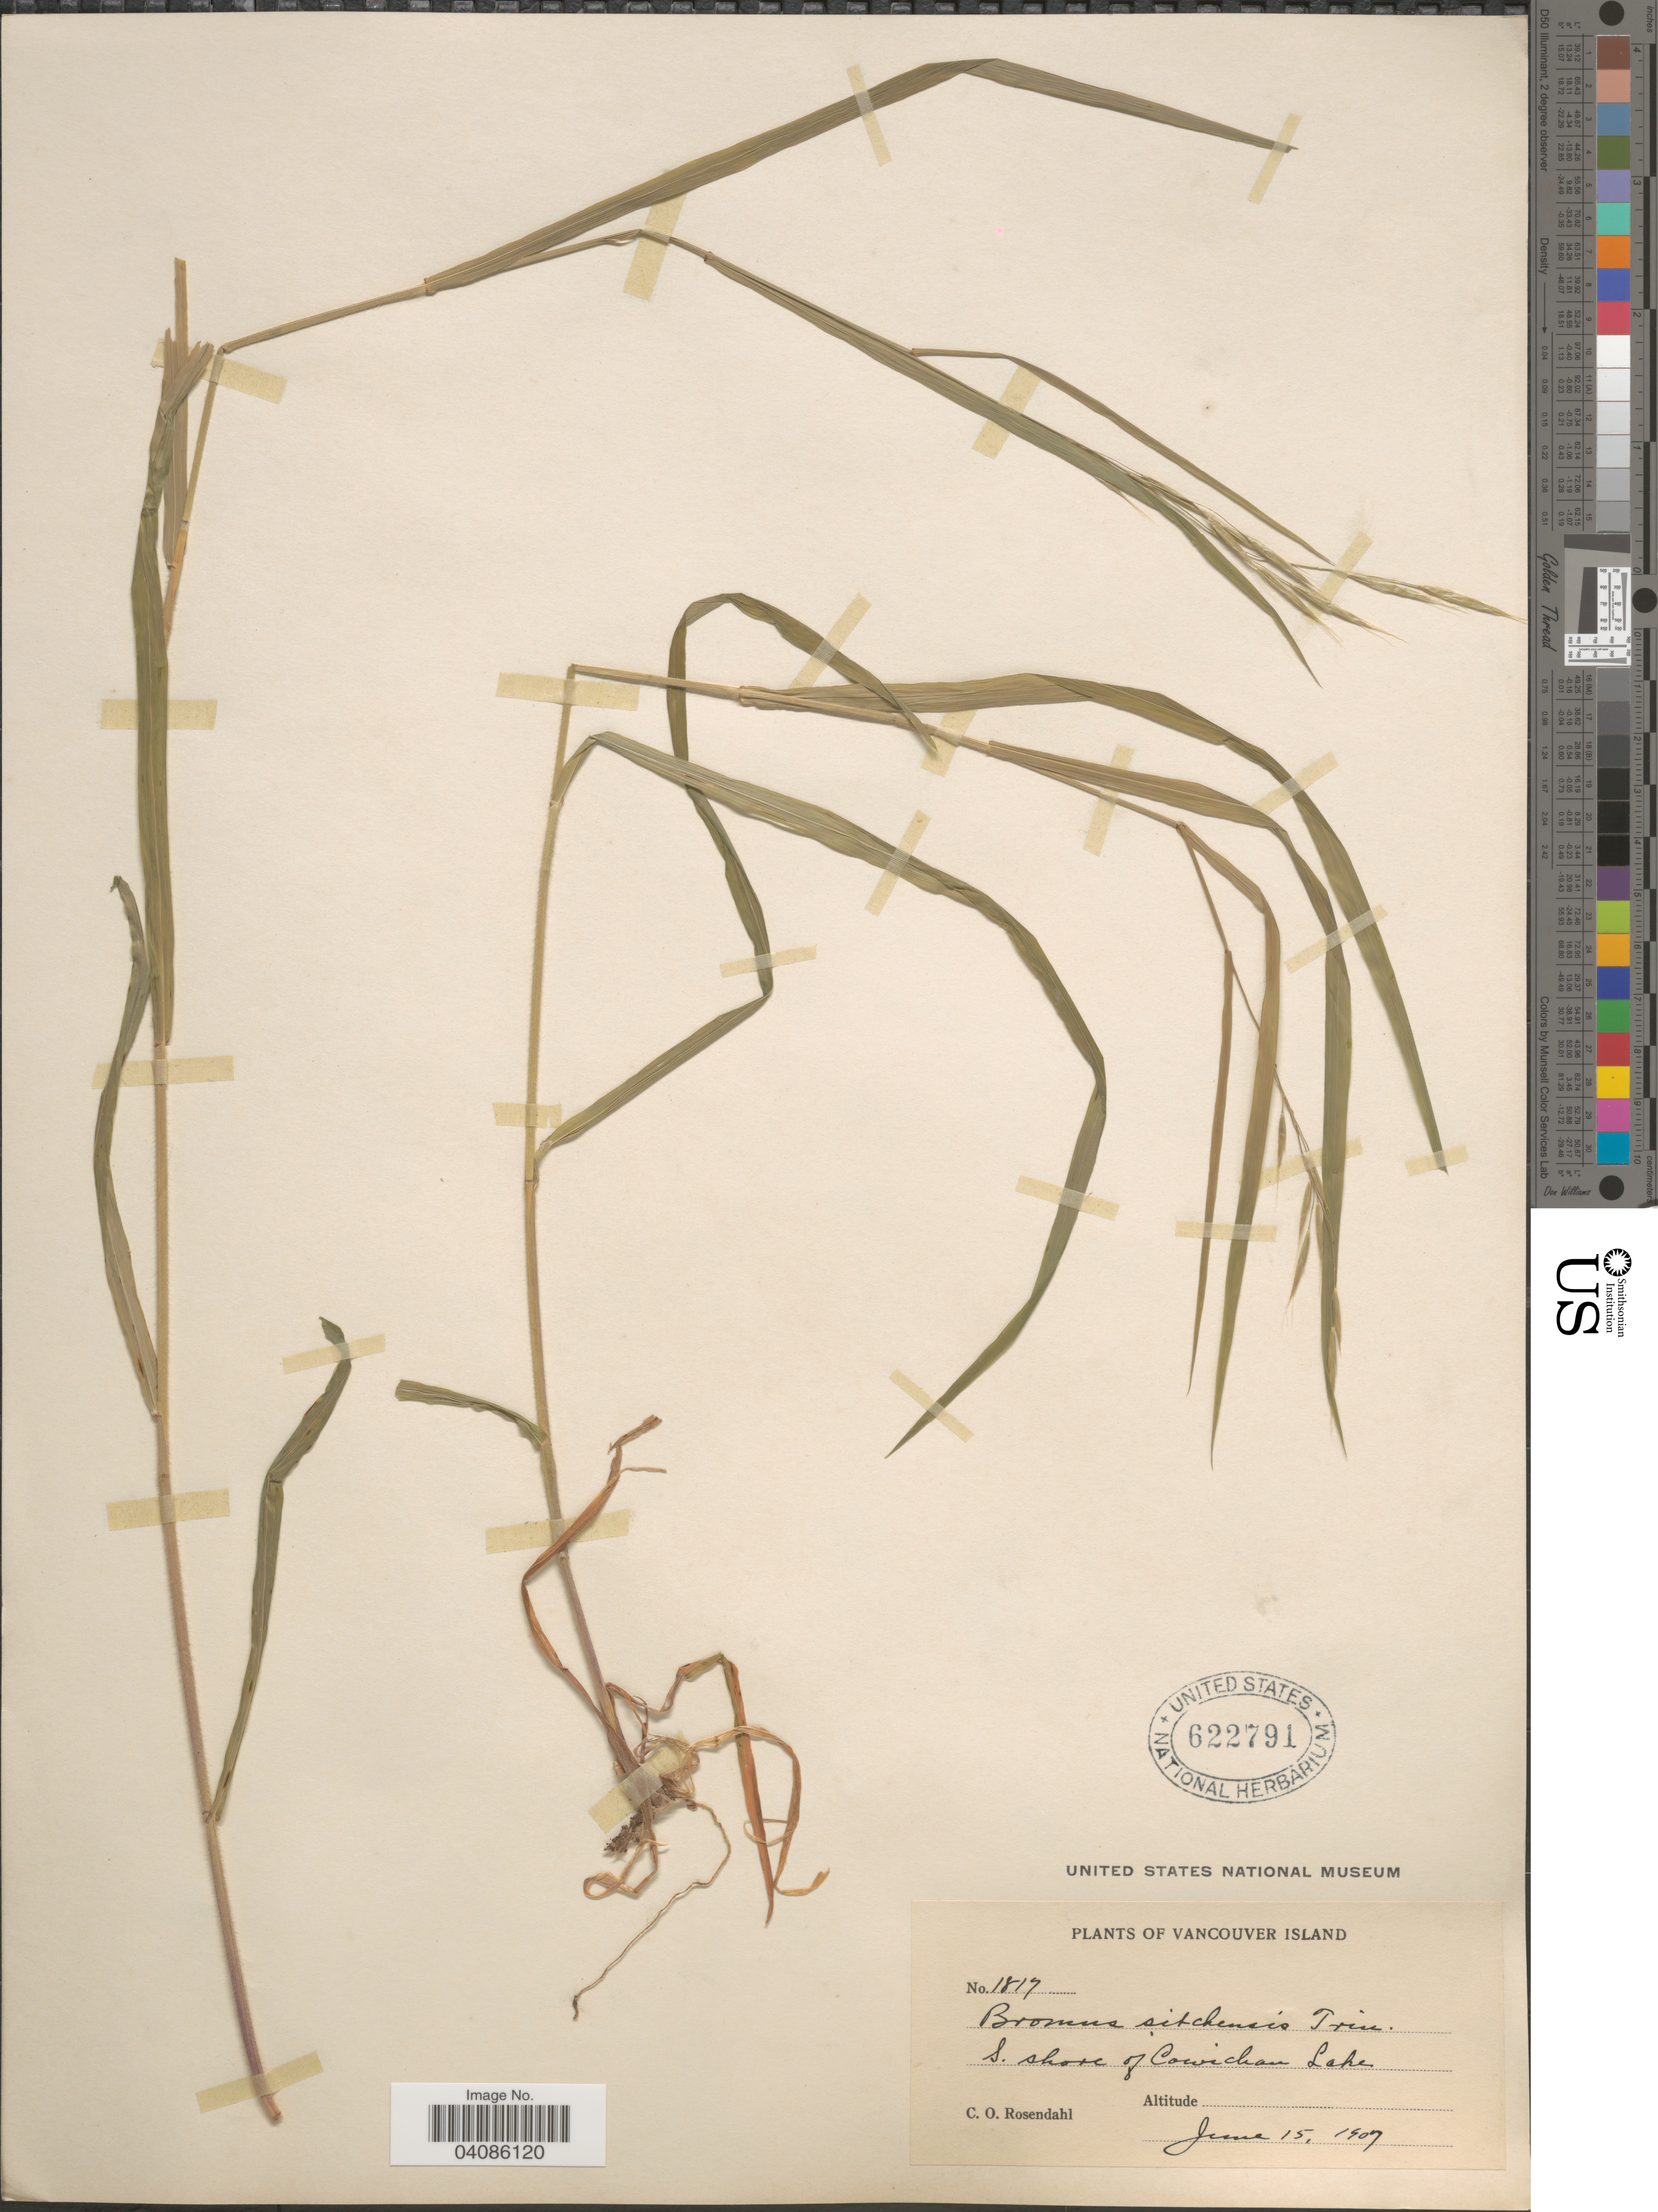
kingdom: Plantae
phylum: Tracheophyta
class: Liliopsida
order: Poales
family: Poaceae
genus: Bromus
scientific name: Bromus vulgaris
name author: (Hook.) Shear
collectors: C. O. Rosendahl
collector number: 1817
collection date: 1907-06-15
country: Canada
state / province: British Columbia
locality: Vancouver Island. S. shore of Cowichan Lake.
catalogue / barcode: US 622791